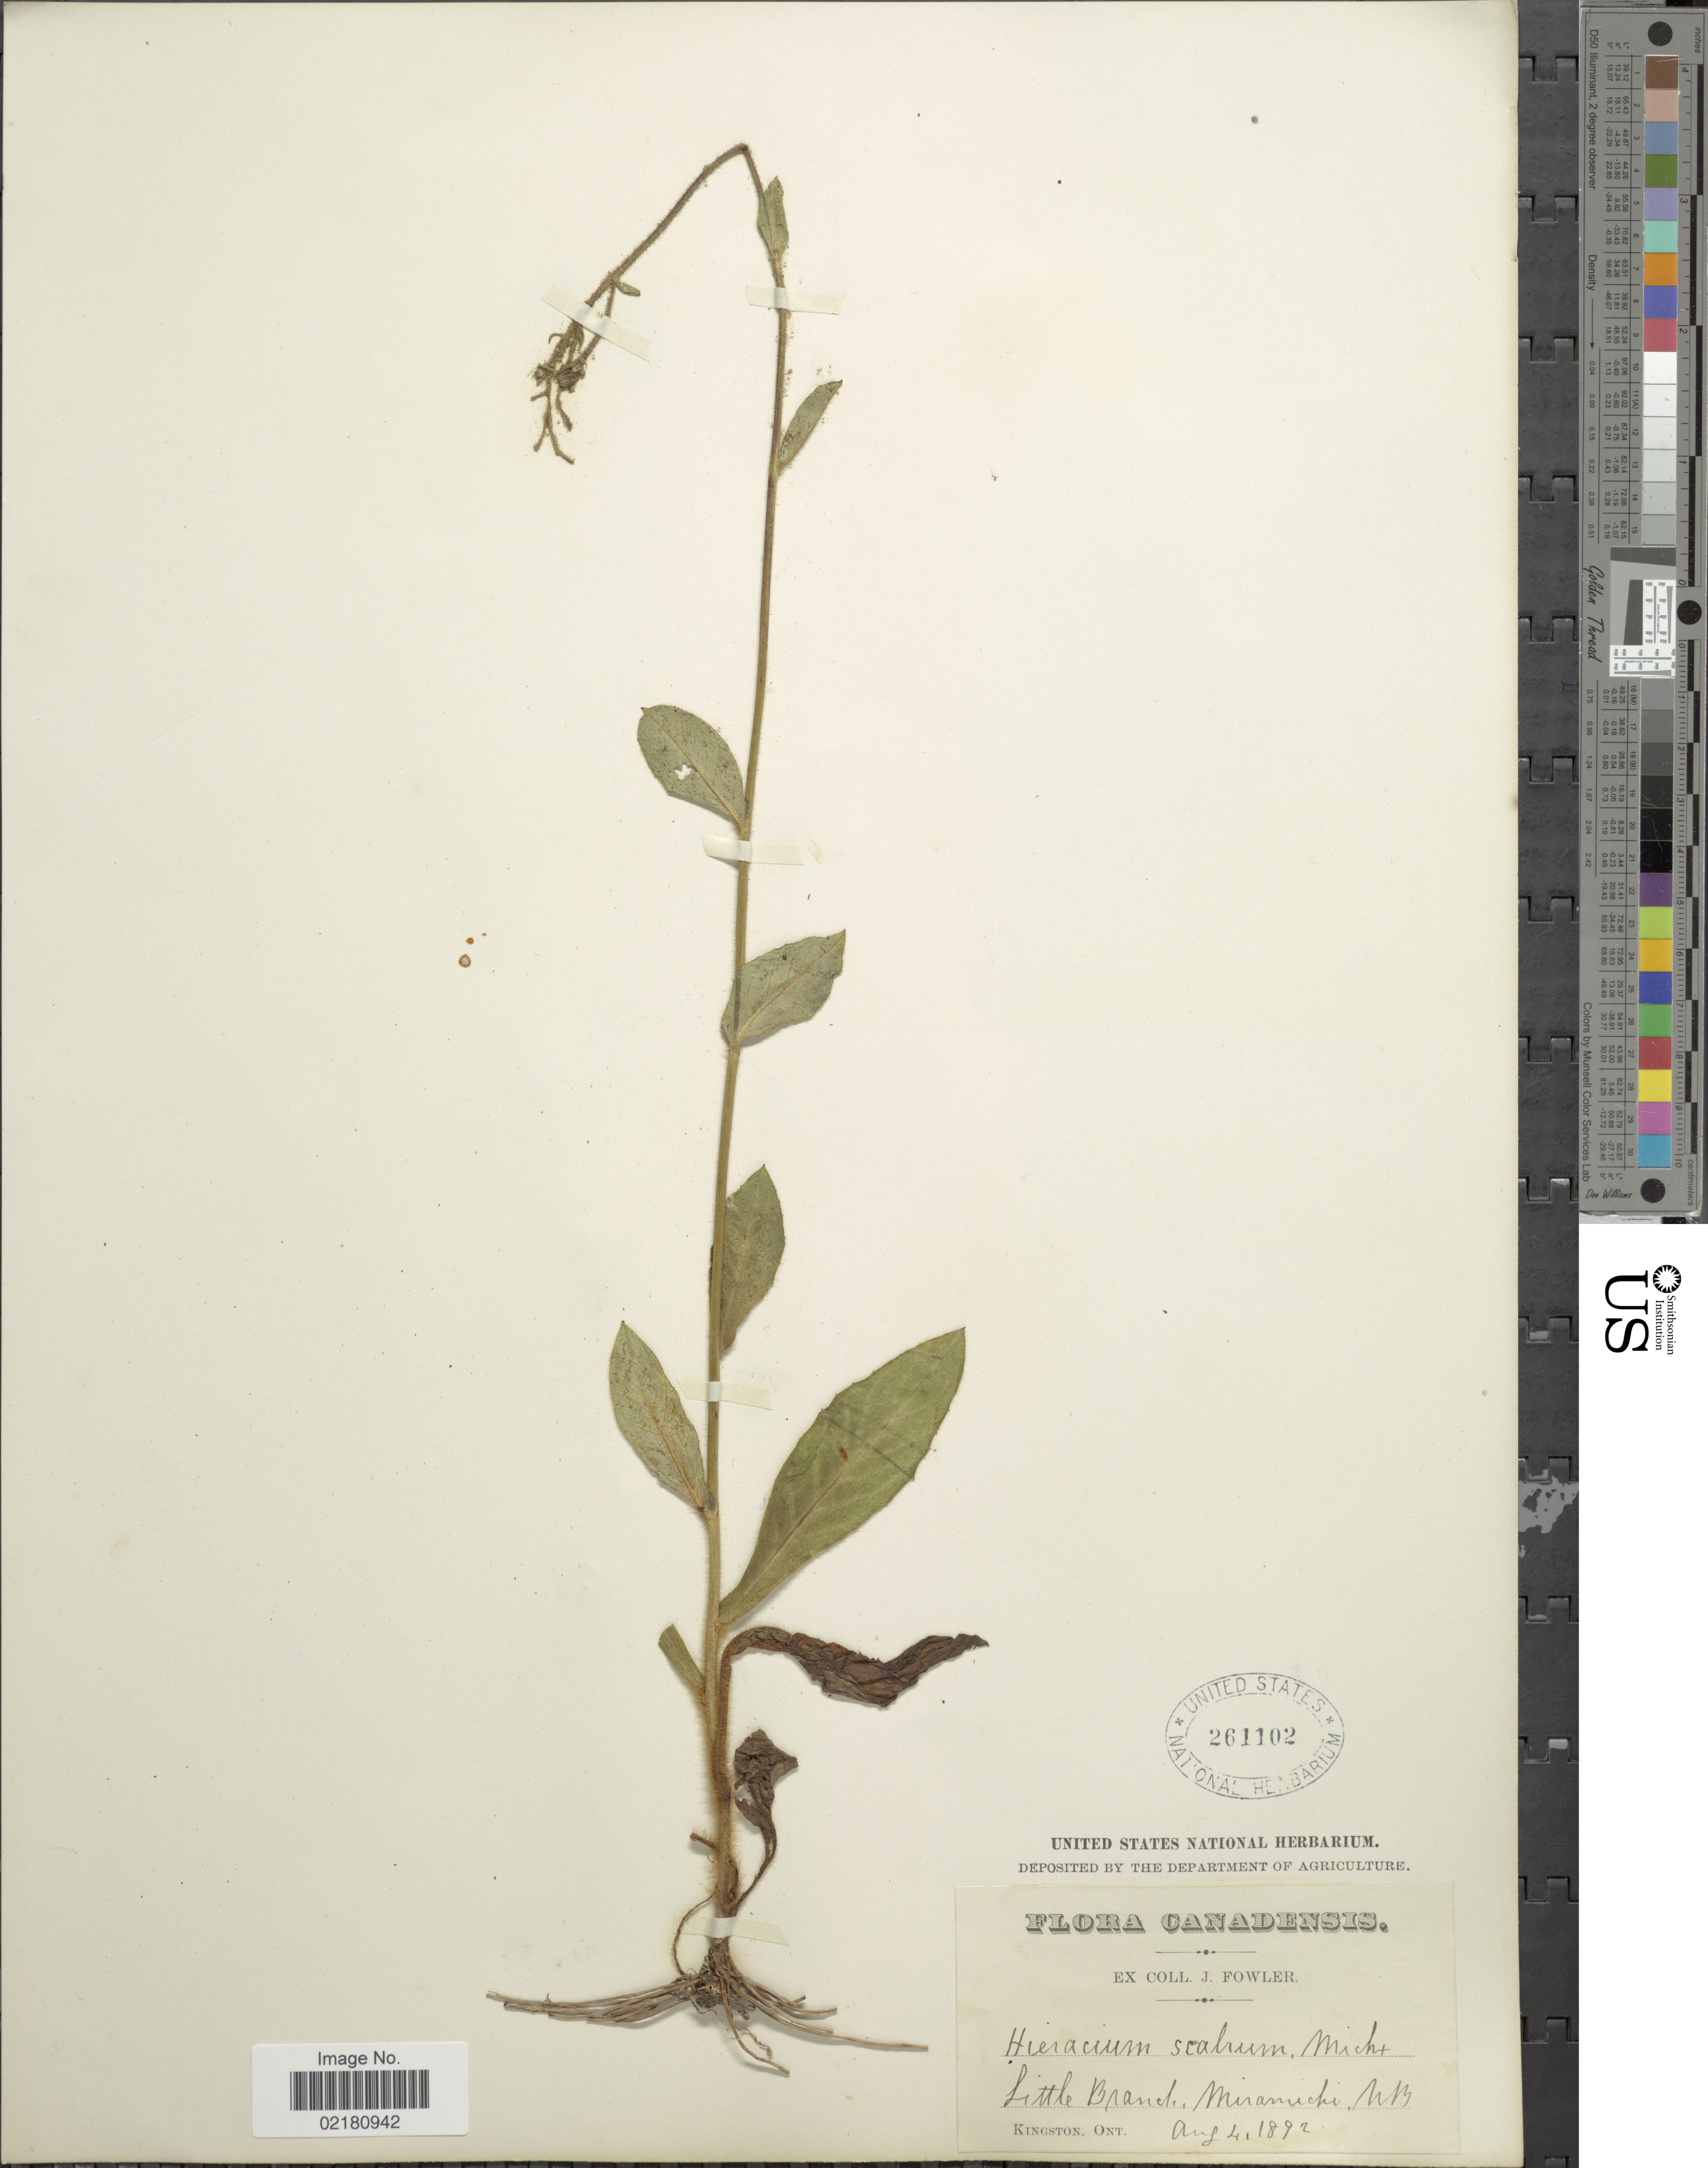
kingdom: Plantae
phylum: Tracheophyta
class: Magnoliopsida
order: Asterales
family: Asteraceae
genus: Pilosella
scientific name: Pilosella verruculata subsp. verruculata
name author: (Link) Soják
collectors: J. P. Fowler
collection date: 1892-08-04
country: Canada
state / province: New Brunswick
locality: Canadensis. Little Branch, Miramichi, NB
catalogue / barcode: US 261102